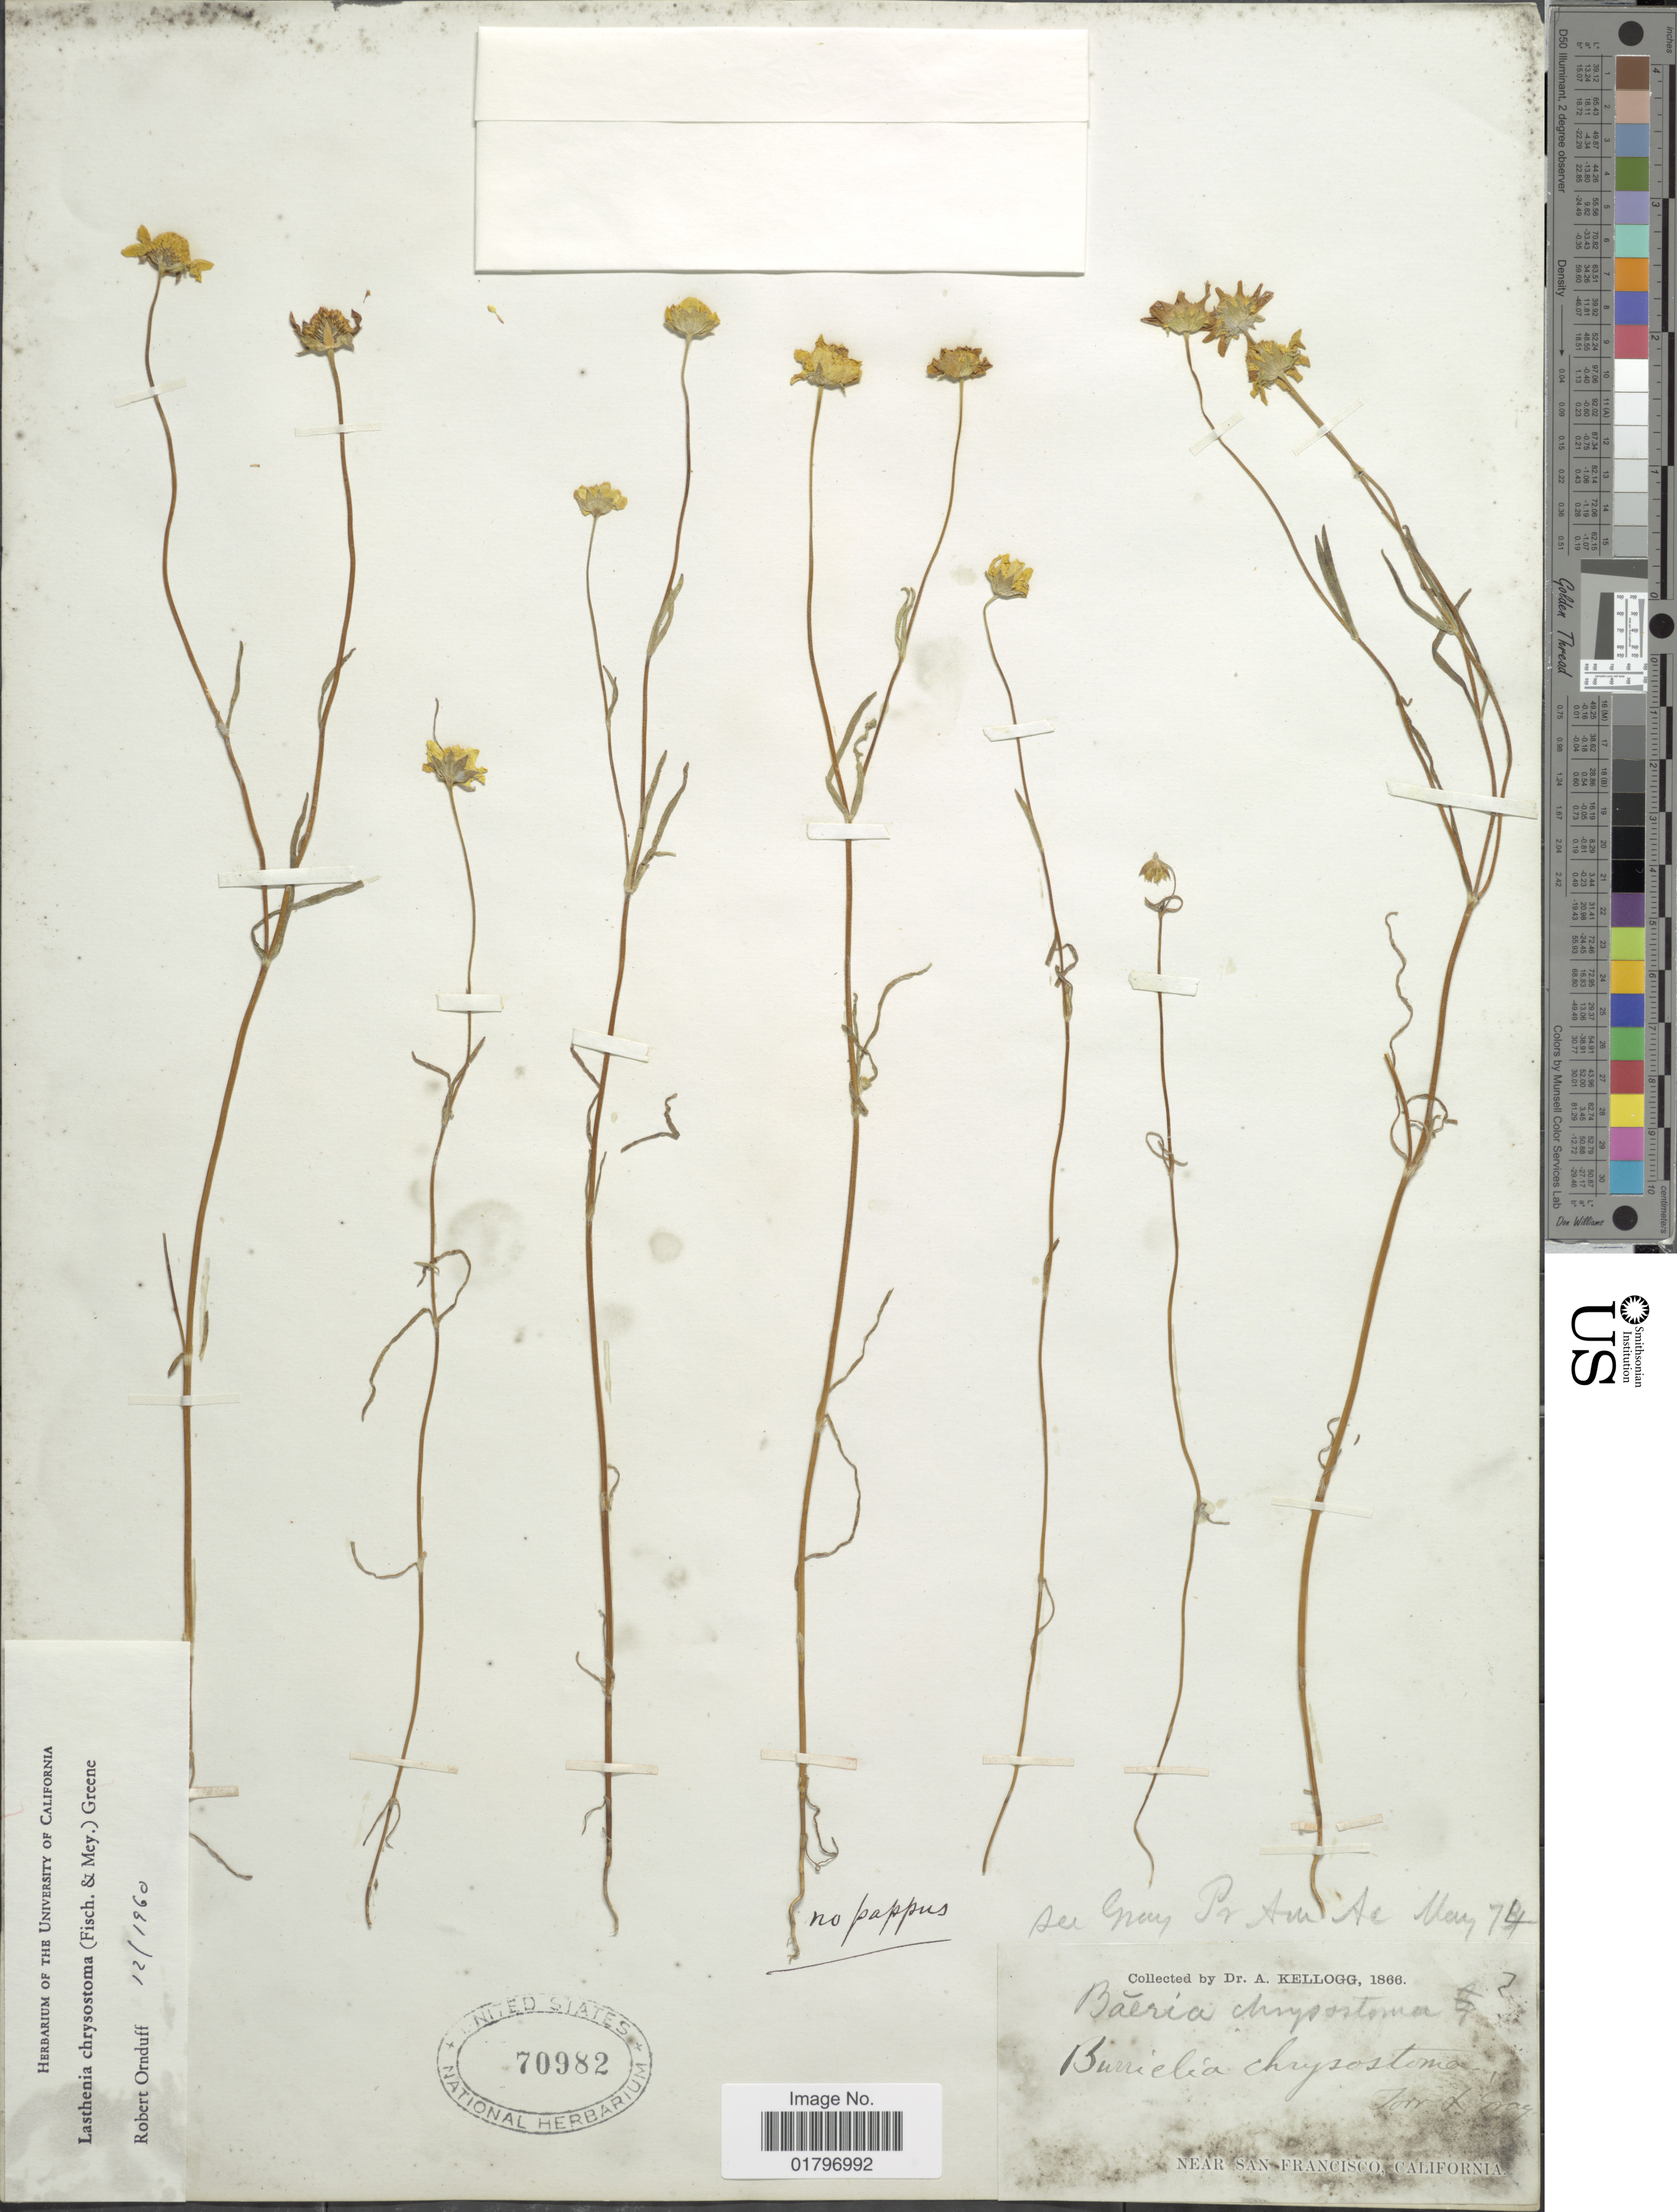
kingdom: Plantae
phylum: Tracheophyta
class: Magnoliopsida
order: Asterales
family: Asteraceae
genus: Lasthenia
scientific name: Lasthenia chrysostoma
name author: (Fisch. & C.A. Mey.) Greene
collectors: A. Kellogg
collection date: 1866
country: United States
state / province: California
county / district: San Francisco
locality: Near San Francisco, California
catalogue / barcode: US 70982